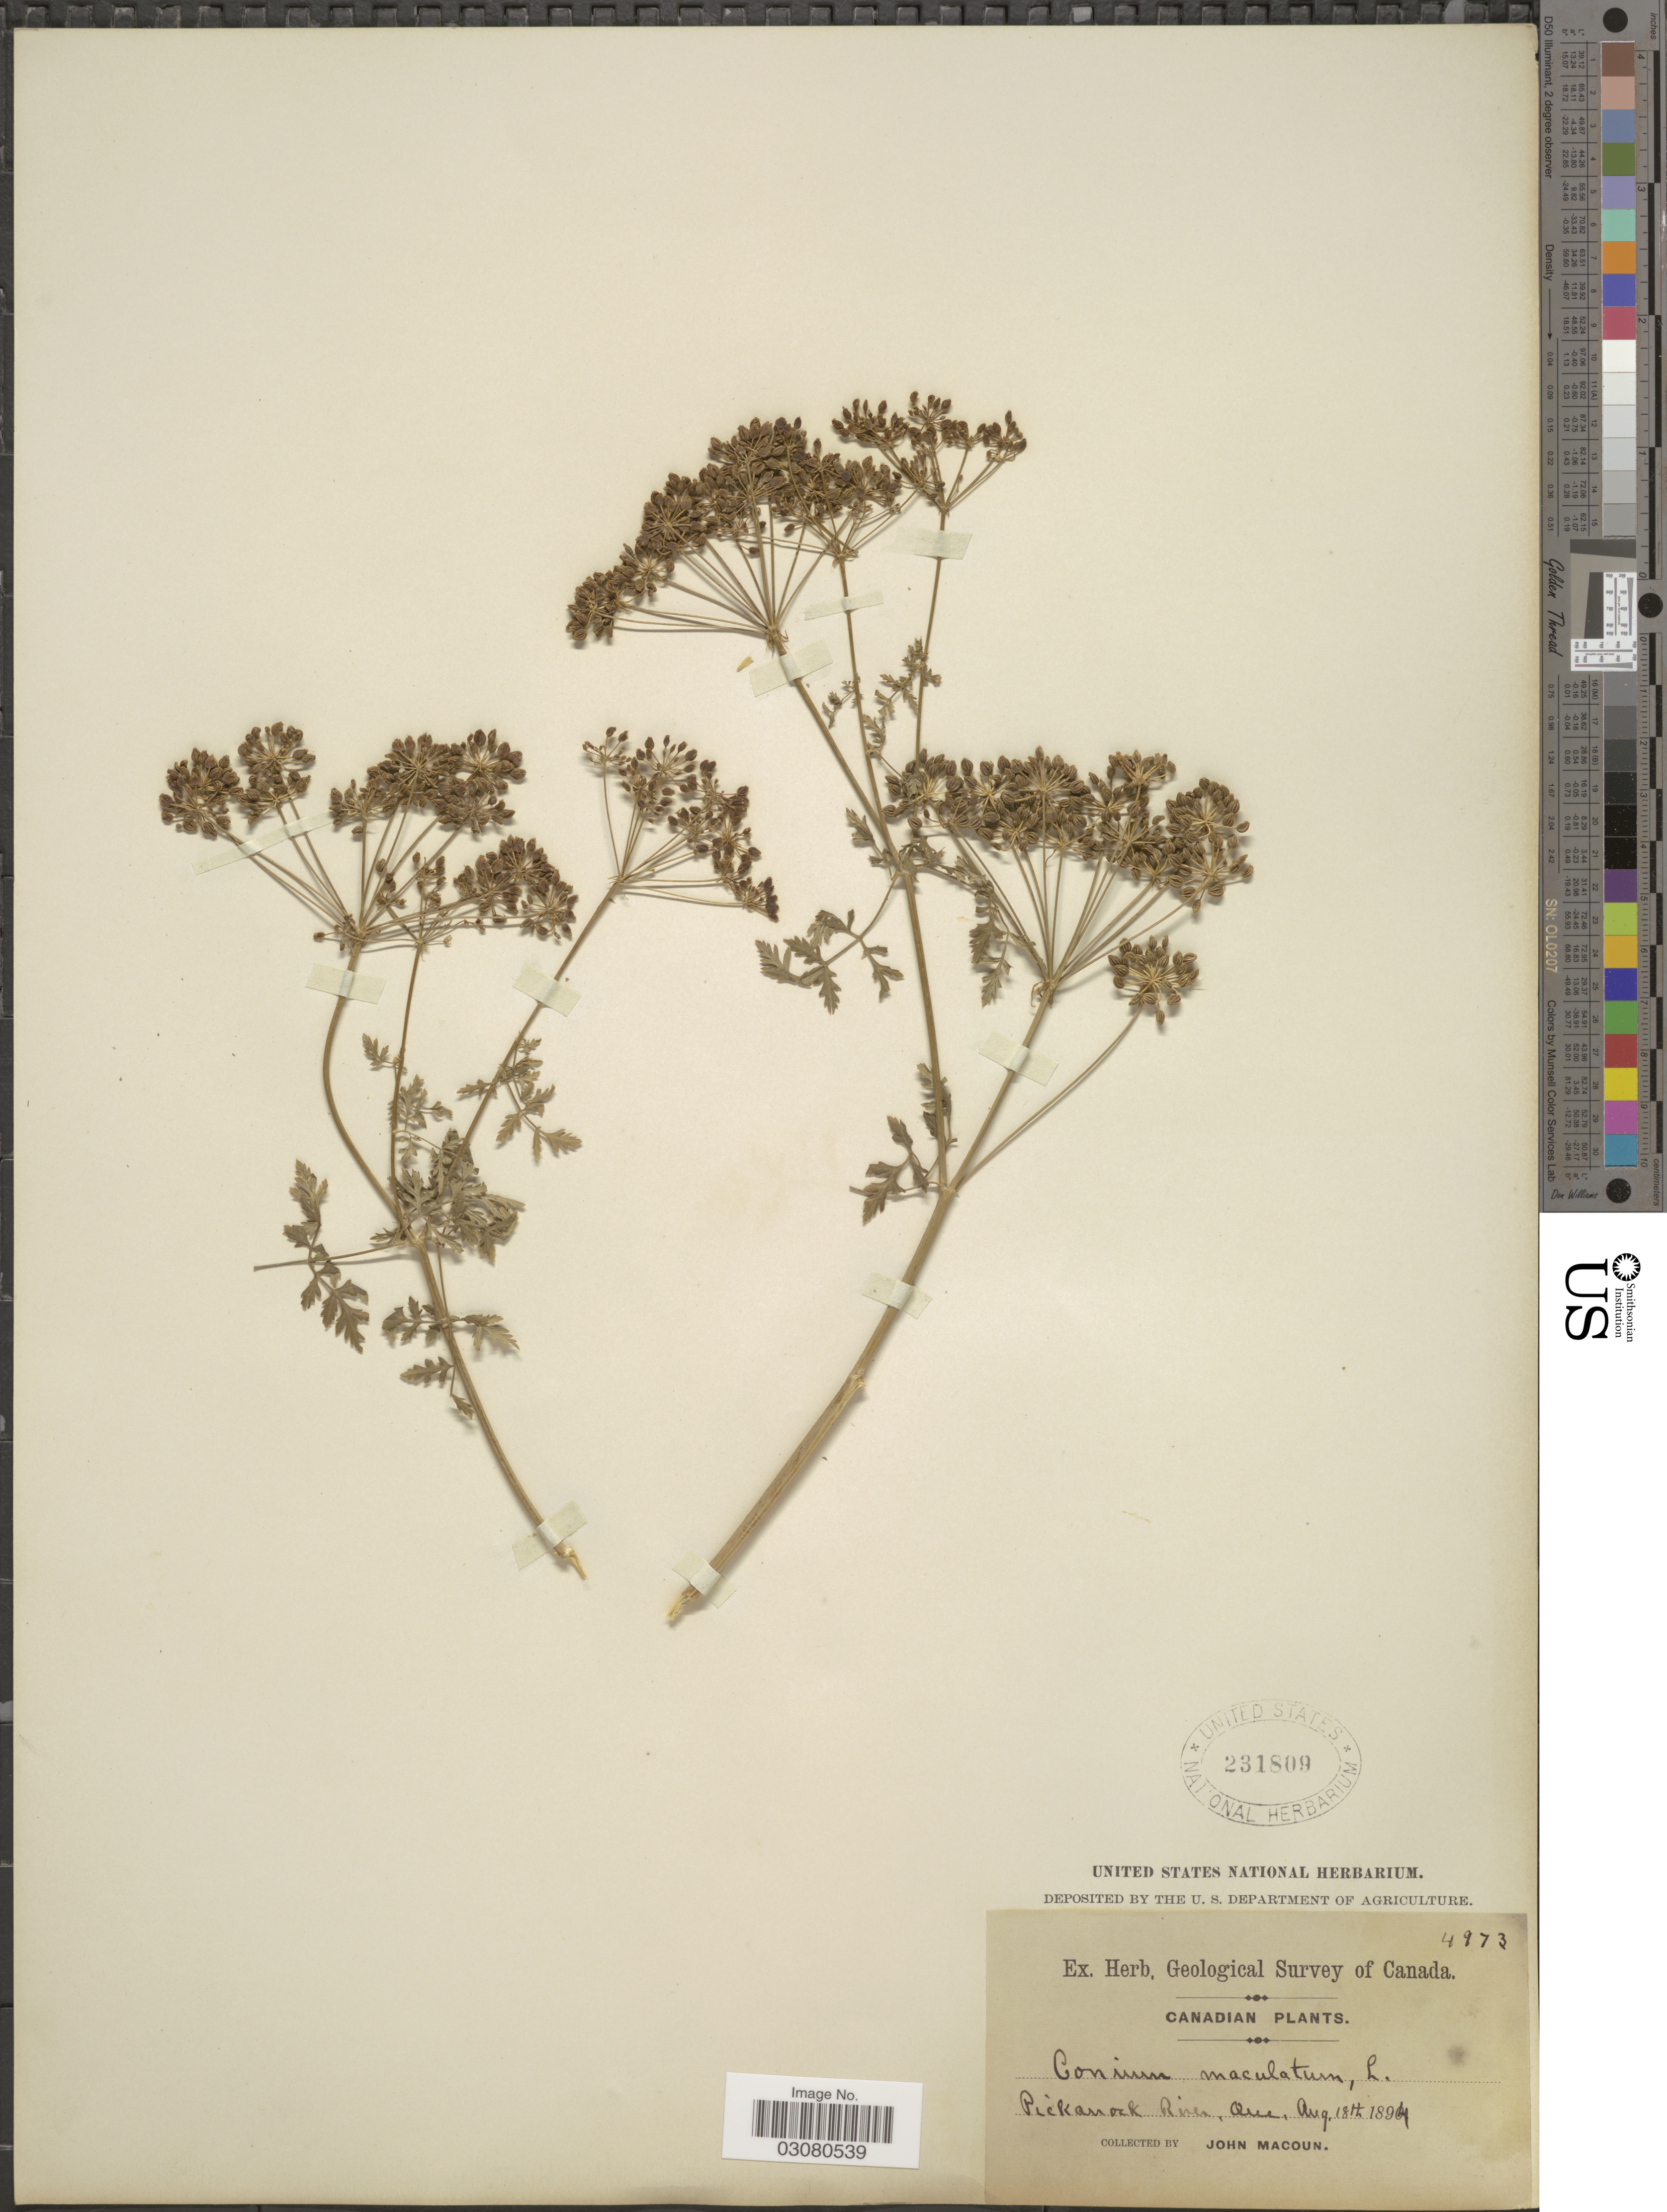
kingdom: Plantae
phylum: Tracheophyta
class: Magnoliopsida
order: Apiales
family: Apiaceae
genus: Conium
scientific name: Conium maculatum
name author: L.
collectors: J. Macoun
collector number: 4973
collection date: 1894-08-18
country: Canada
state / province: Quebec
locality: Pickanock River, Que.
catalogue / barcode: US 231809